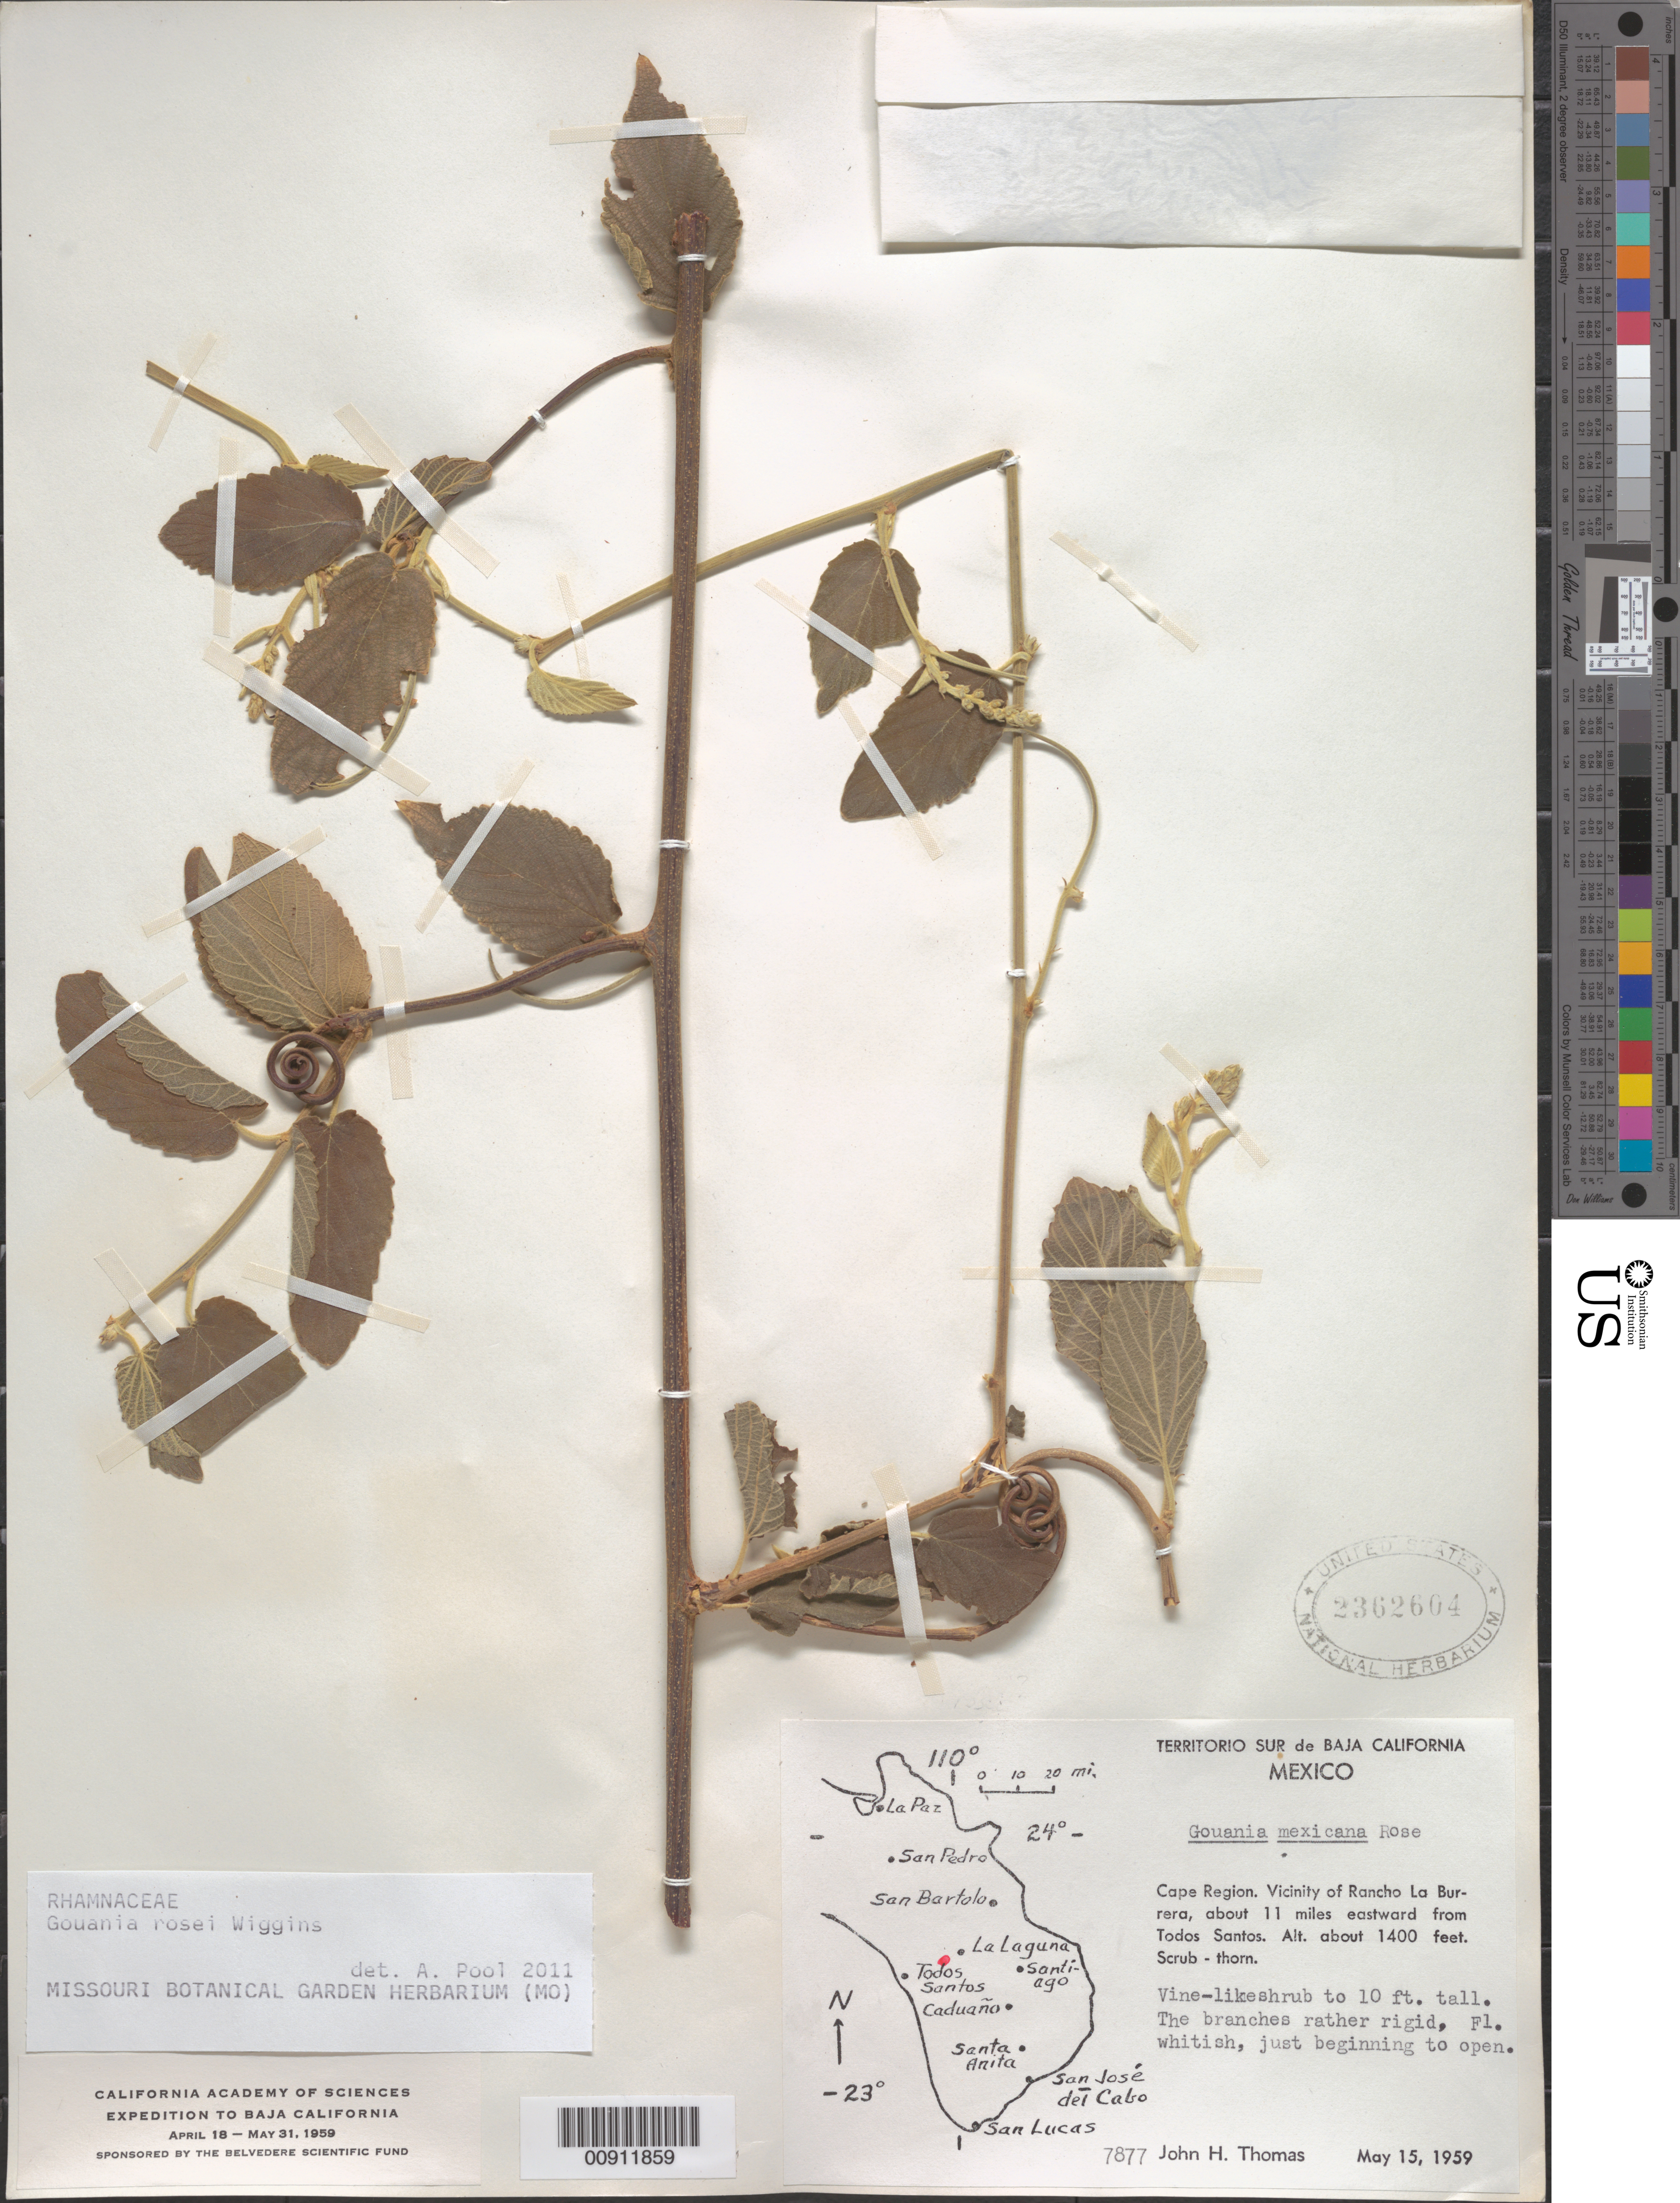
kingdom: Plantae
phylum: Tracheophyta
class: Magnoliopsida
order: Rosales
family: Rhamnaceae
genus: Gouania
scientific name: Gouania rosei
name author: Wiggins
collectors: J. H. Thomas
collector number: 7877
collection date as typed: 15 May 1959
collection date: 1959-05-15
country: Mexico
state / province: Baja California Sur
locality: Cape Region. Vicinity of Rancho La Burrera, about 11 miles eastward from Todos Santos. Territorio Sur de Baja California.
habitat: Scrub-thorn.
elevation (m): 427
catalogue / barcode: US 2362604